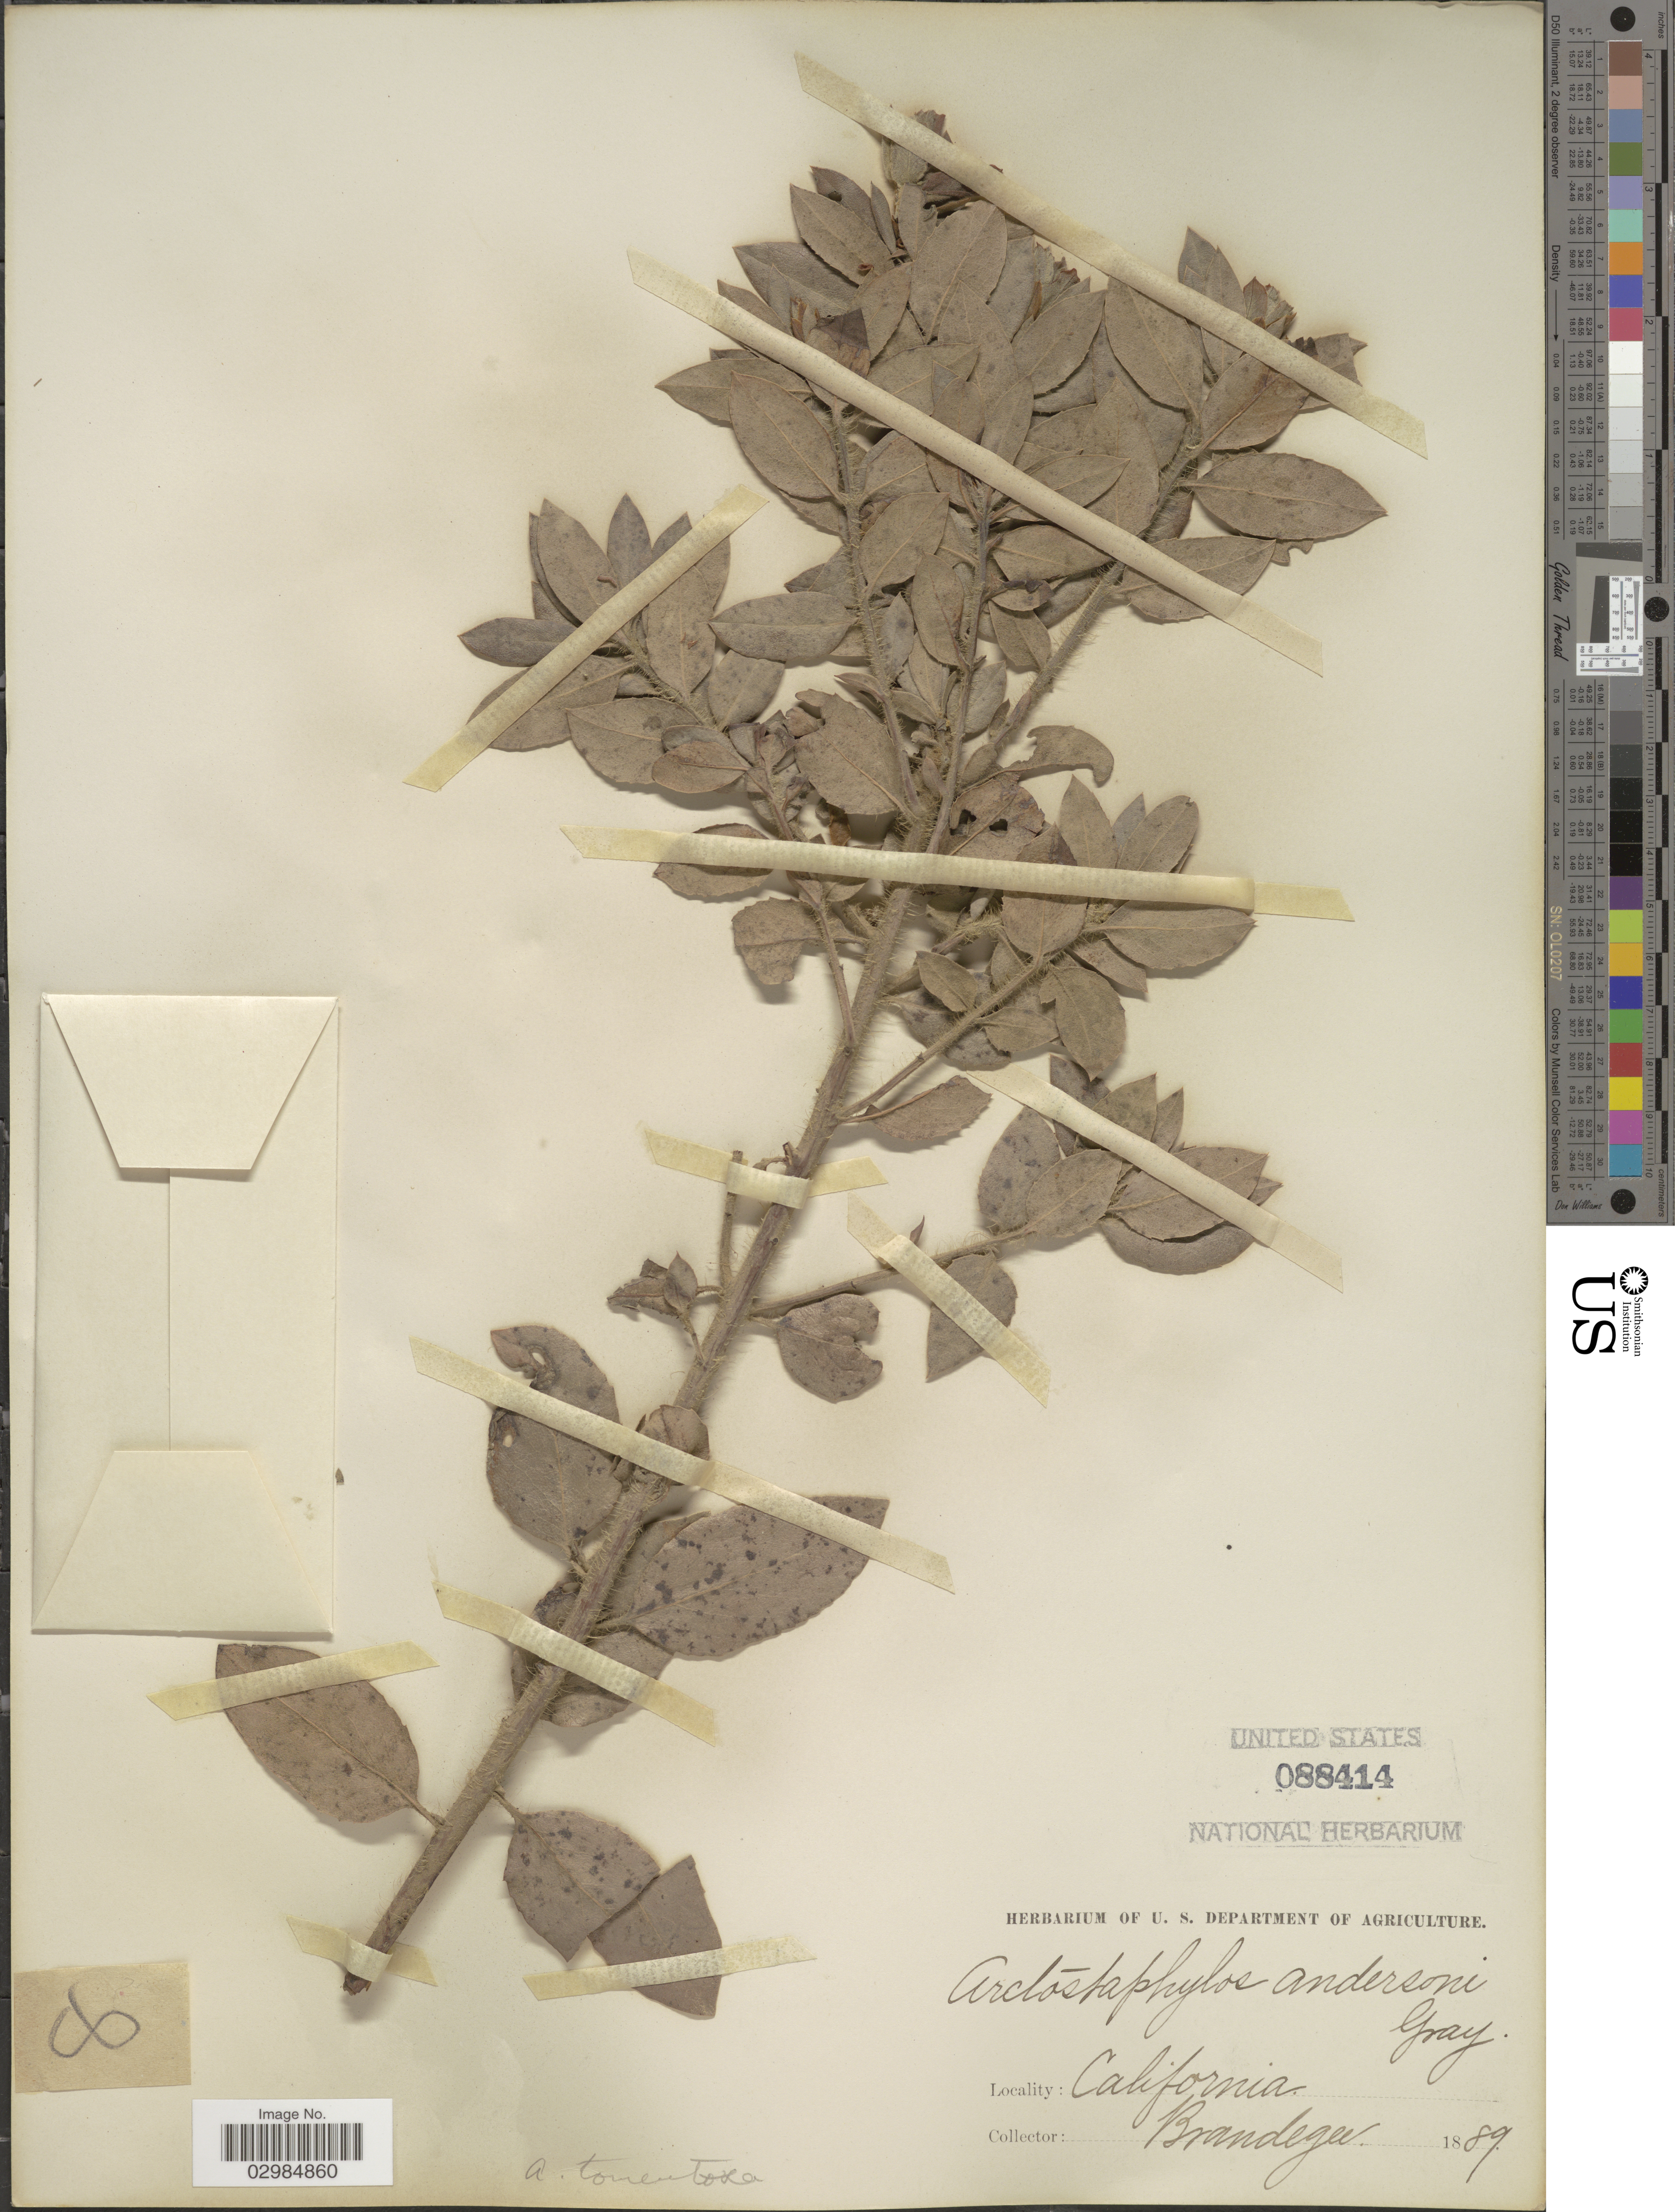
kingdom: Plantae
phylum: Tracheophyta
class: Magnoliopsida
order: Ericales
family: Ericaceae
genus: Arctostaphylos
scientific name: Arctostaphylos tomentosa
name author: (Pursh) Lindl.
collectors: -- Brandegee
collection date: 1889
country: United States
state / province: California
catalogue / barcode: US 88414